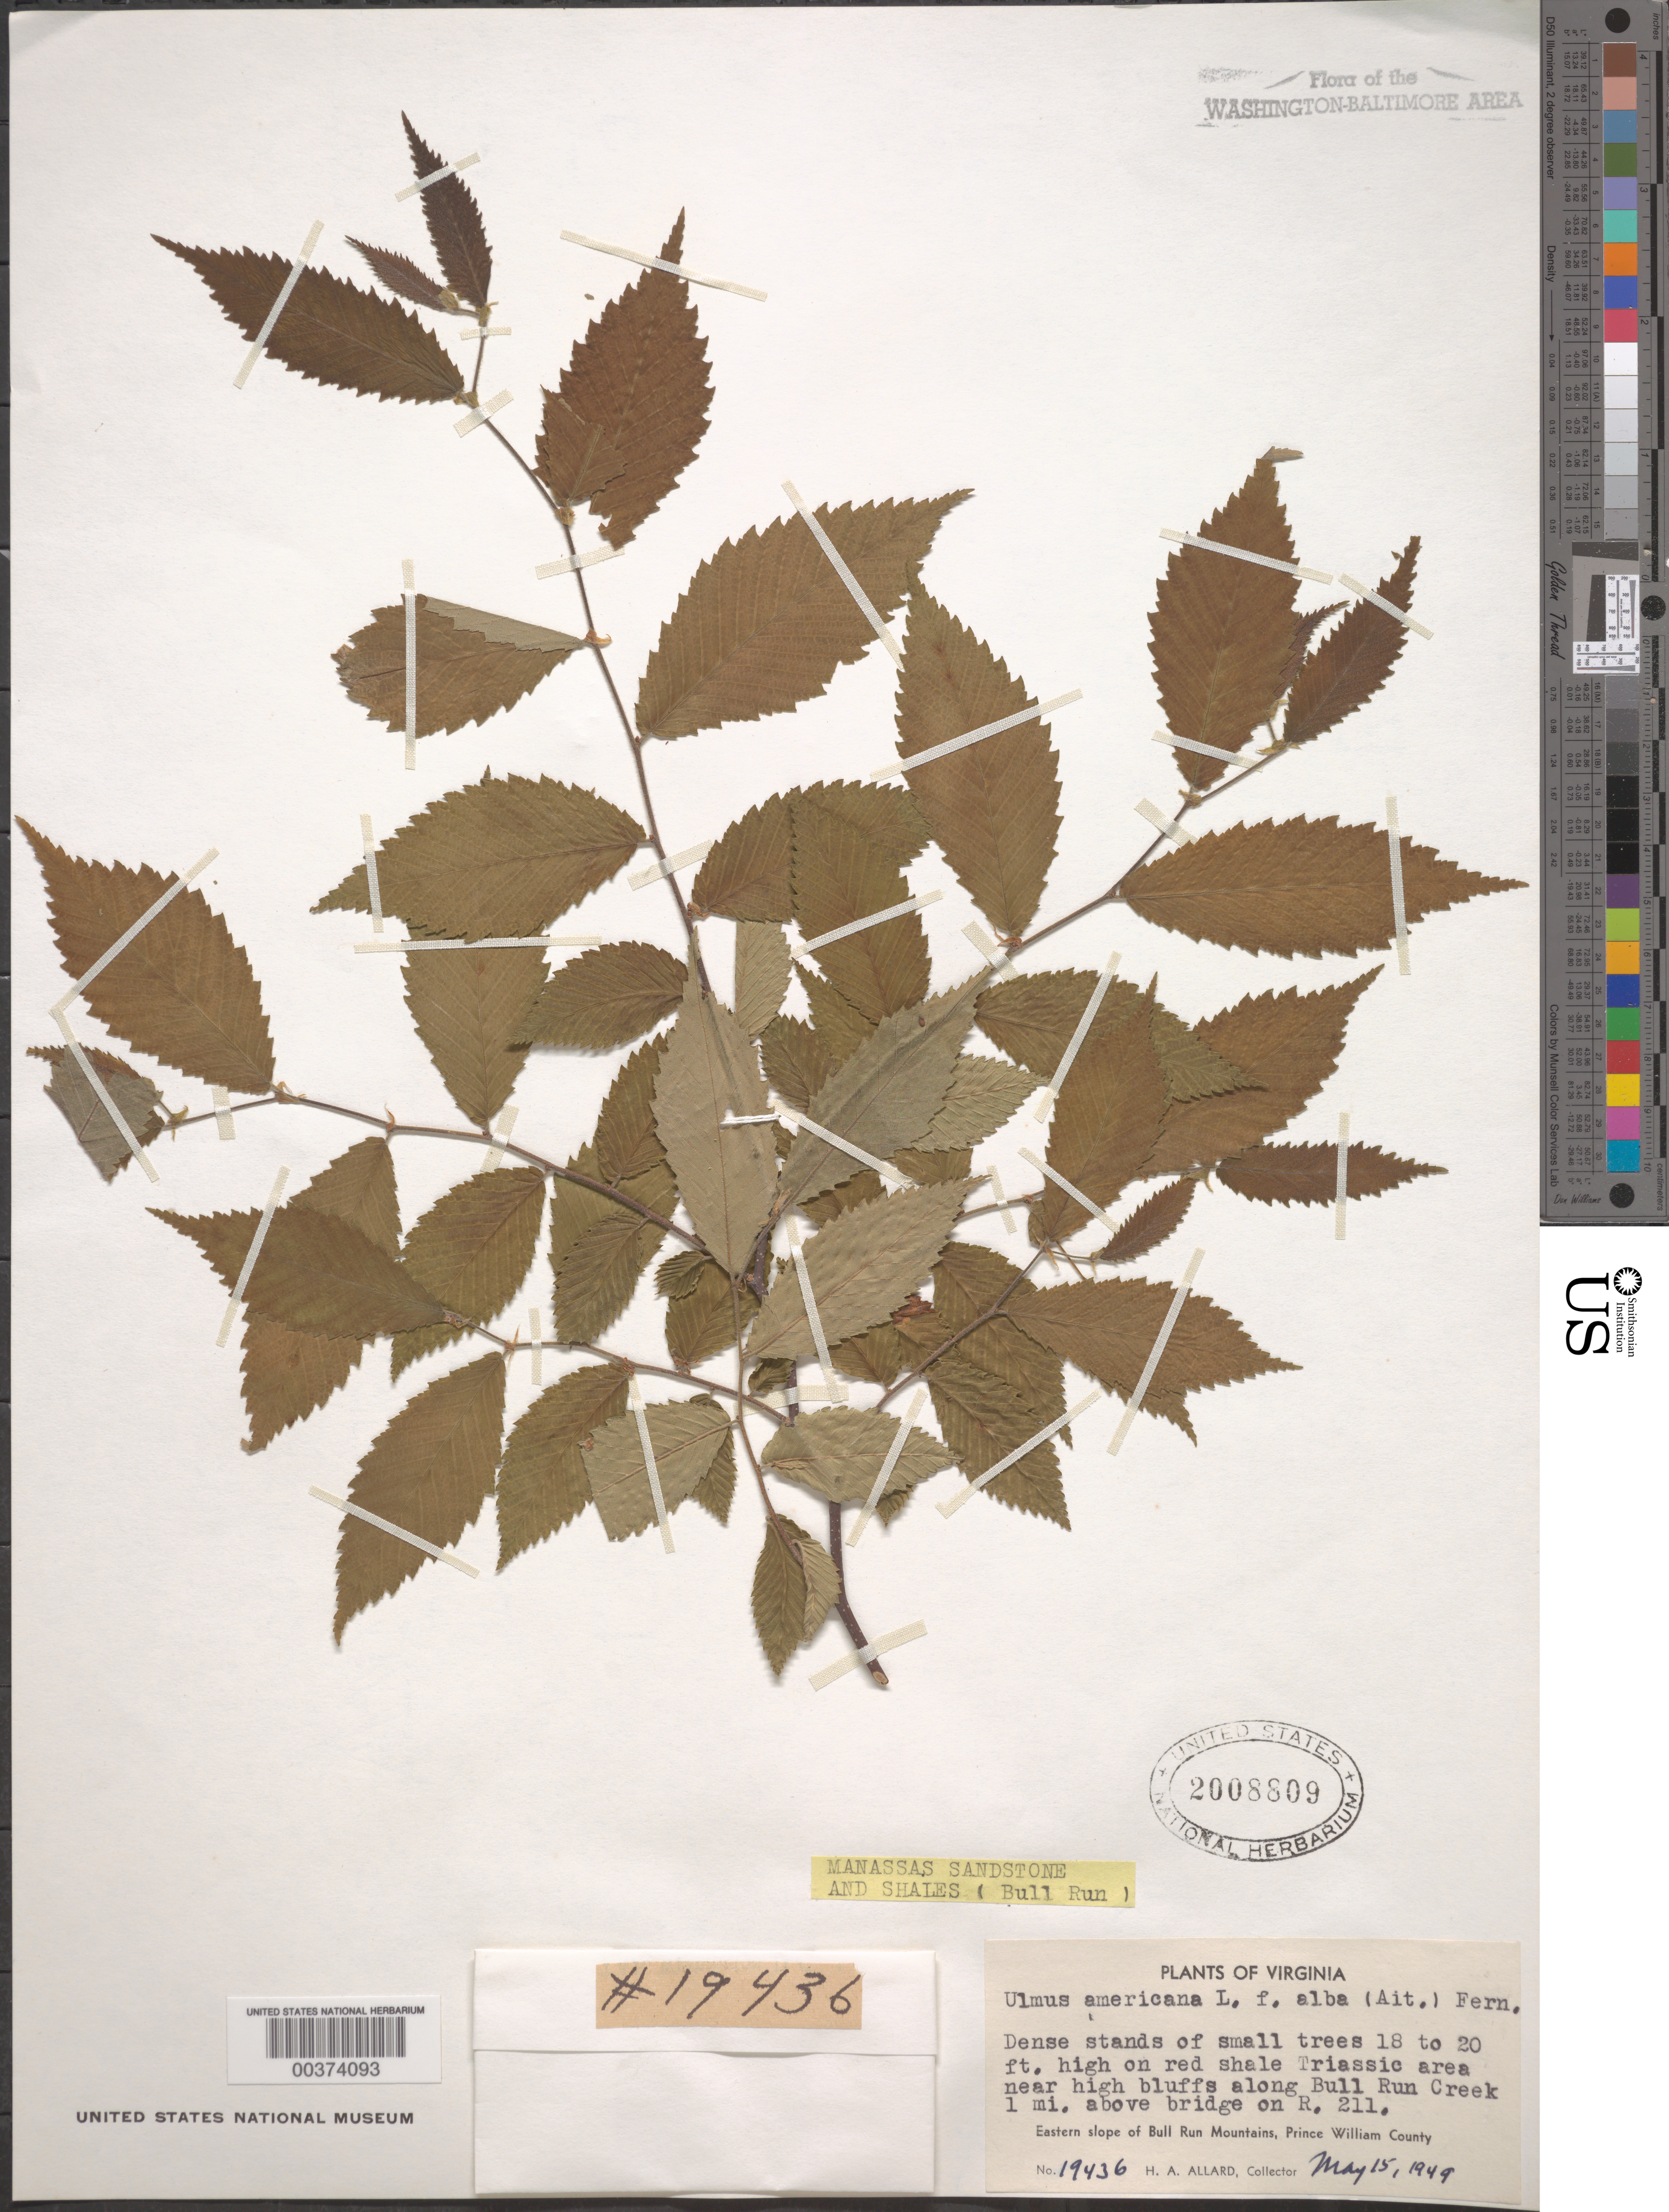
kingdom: Plantae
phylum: Tracheophyta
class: Magnoliopsida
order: Rosales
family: Ulmaceae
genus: Ulmus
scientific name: Ulmus americana f. alba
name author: (Aiton) Fernald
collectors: H. A. Allard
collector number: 19436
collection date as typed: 15 May 1949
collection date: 1949-05-15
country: United States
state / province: Virginia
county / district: Prince William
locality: Upstream from Route 211 on Bull Run Creek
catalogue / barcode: US 2008809